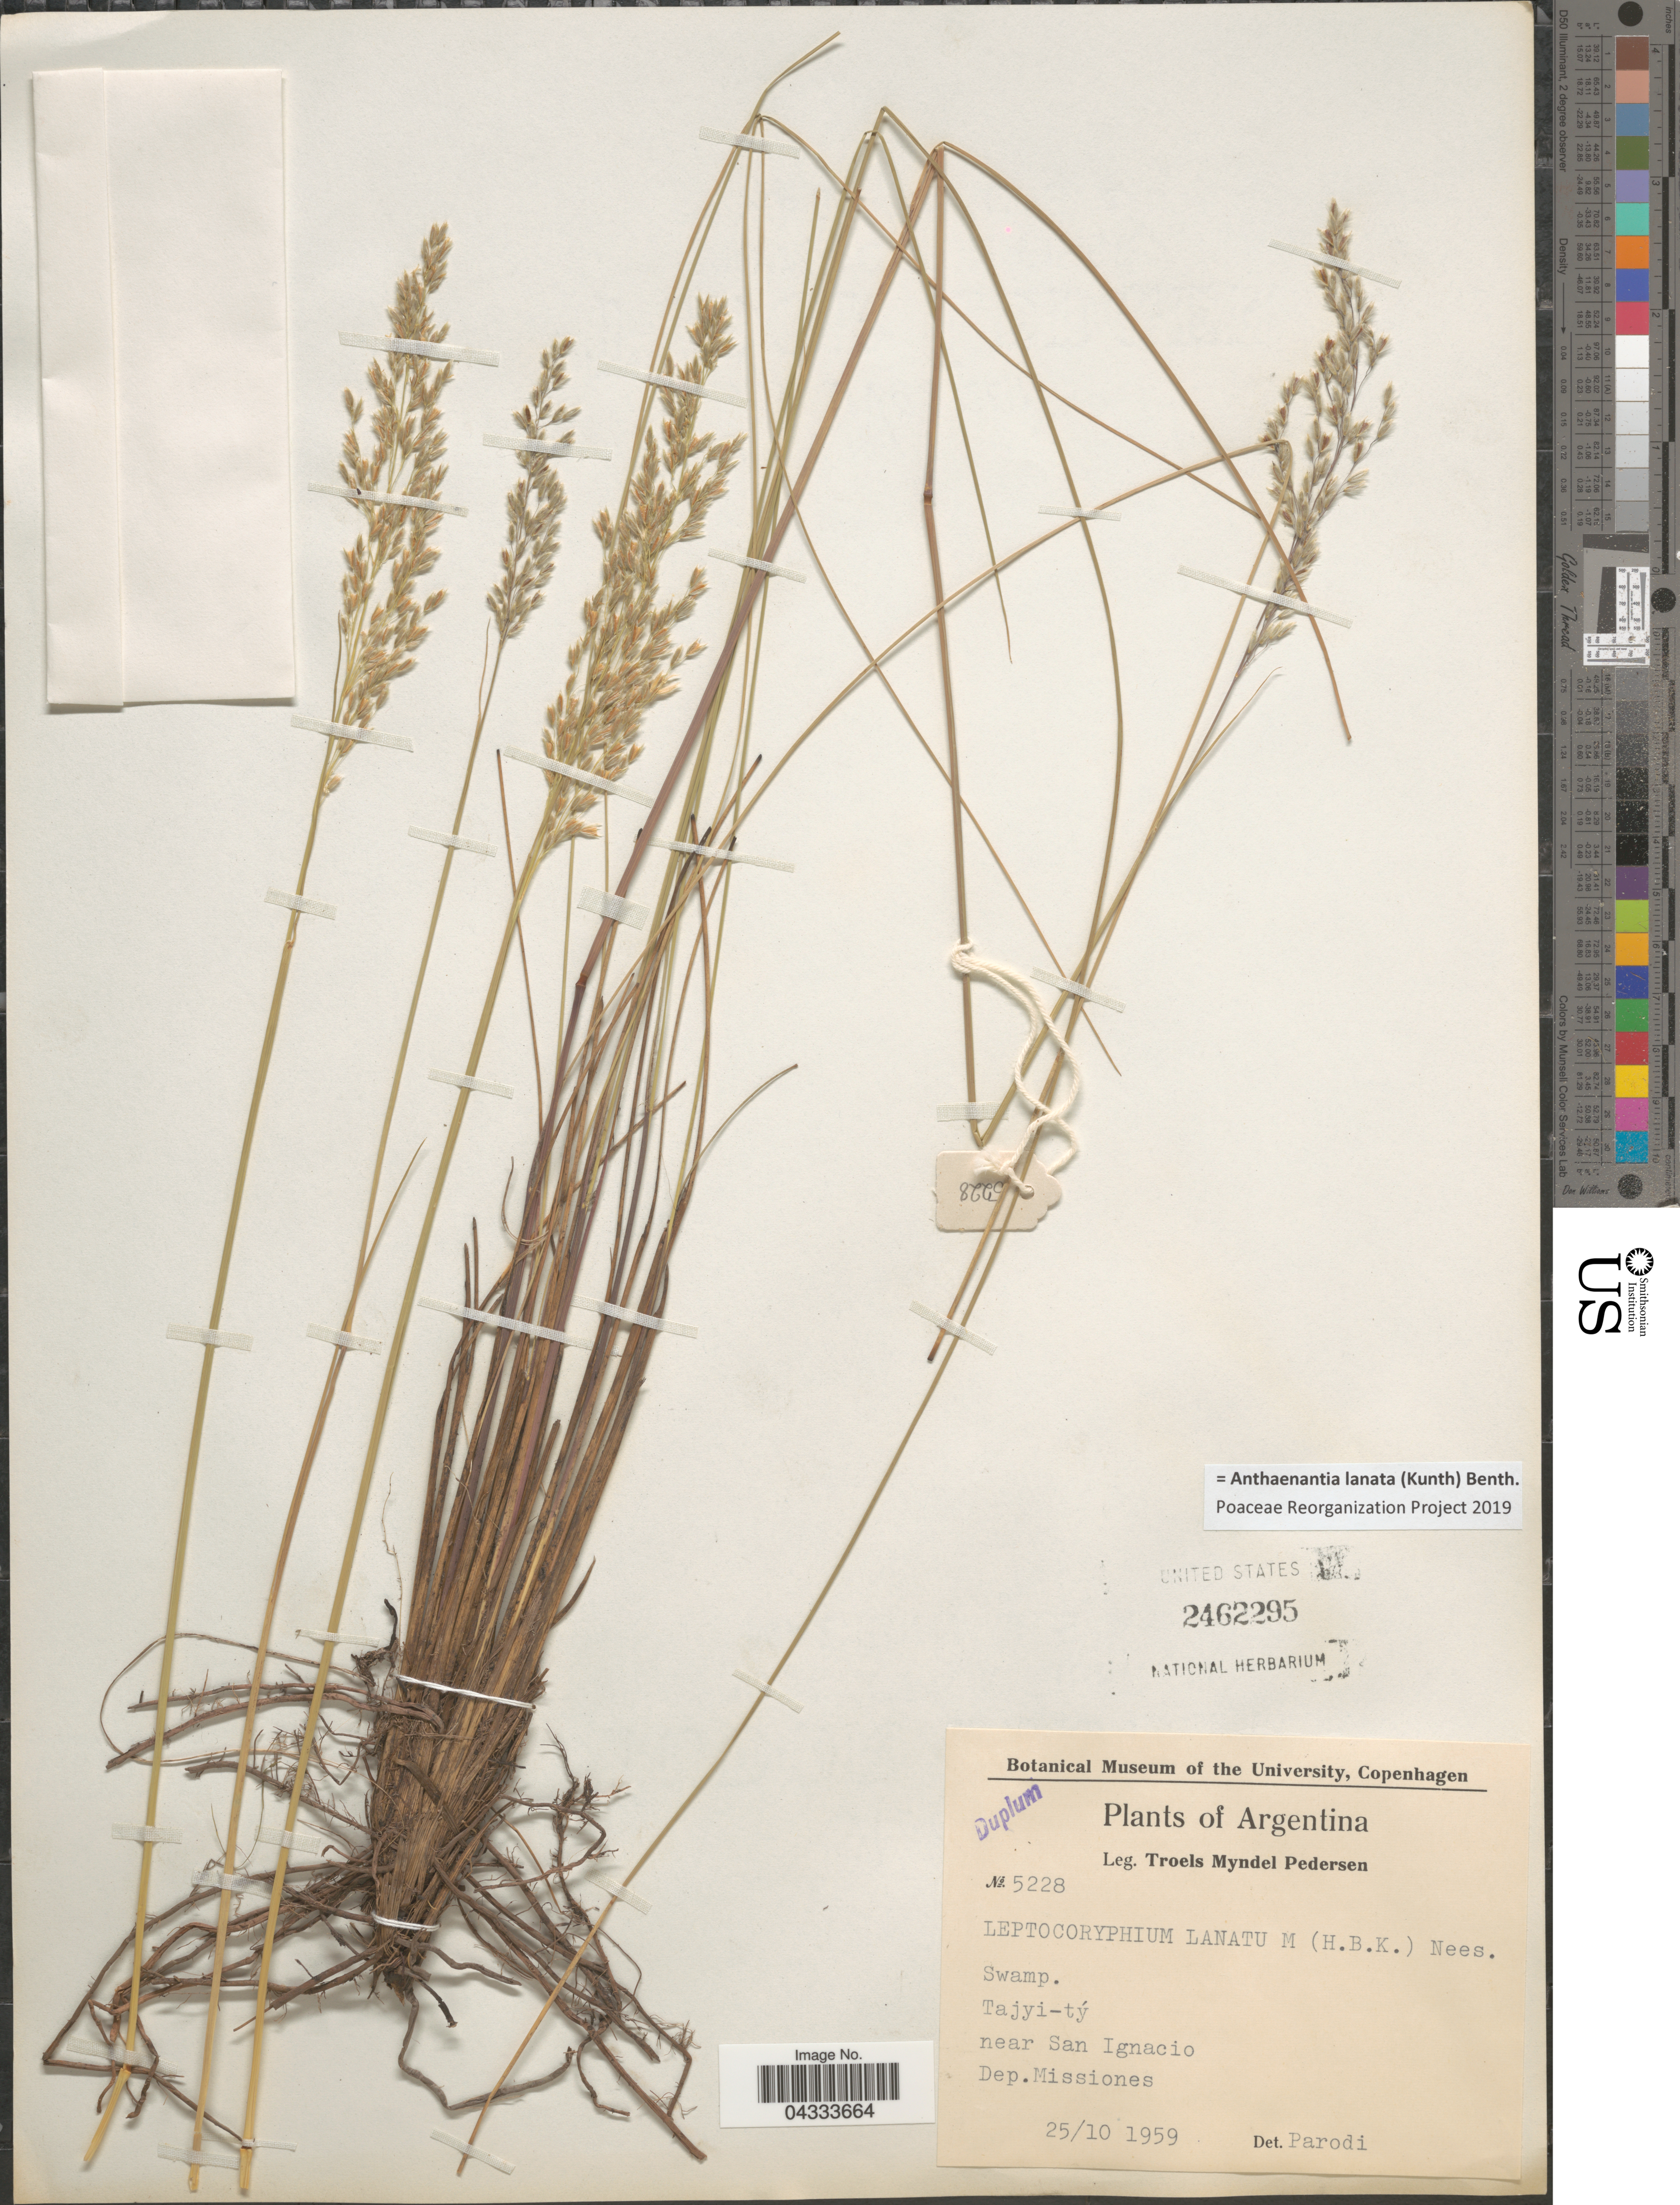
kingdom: Plantae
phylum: Tracheophyta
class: Liliopsida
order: Poales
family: Poaceae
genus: Anthaenantia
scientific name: Anthaenantia lanata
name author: (Kunth) Benth.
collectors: T. Pederson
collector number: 5228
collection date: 1959-10-25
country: Argentina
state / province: Misiones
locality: Tajyi-tý near San Ignacio. Dep. Missiones.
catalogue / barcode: US 2462295